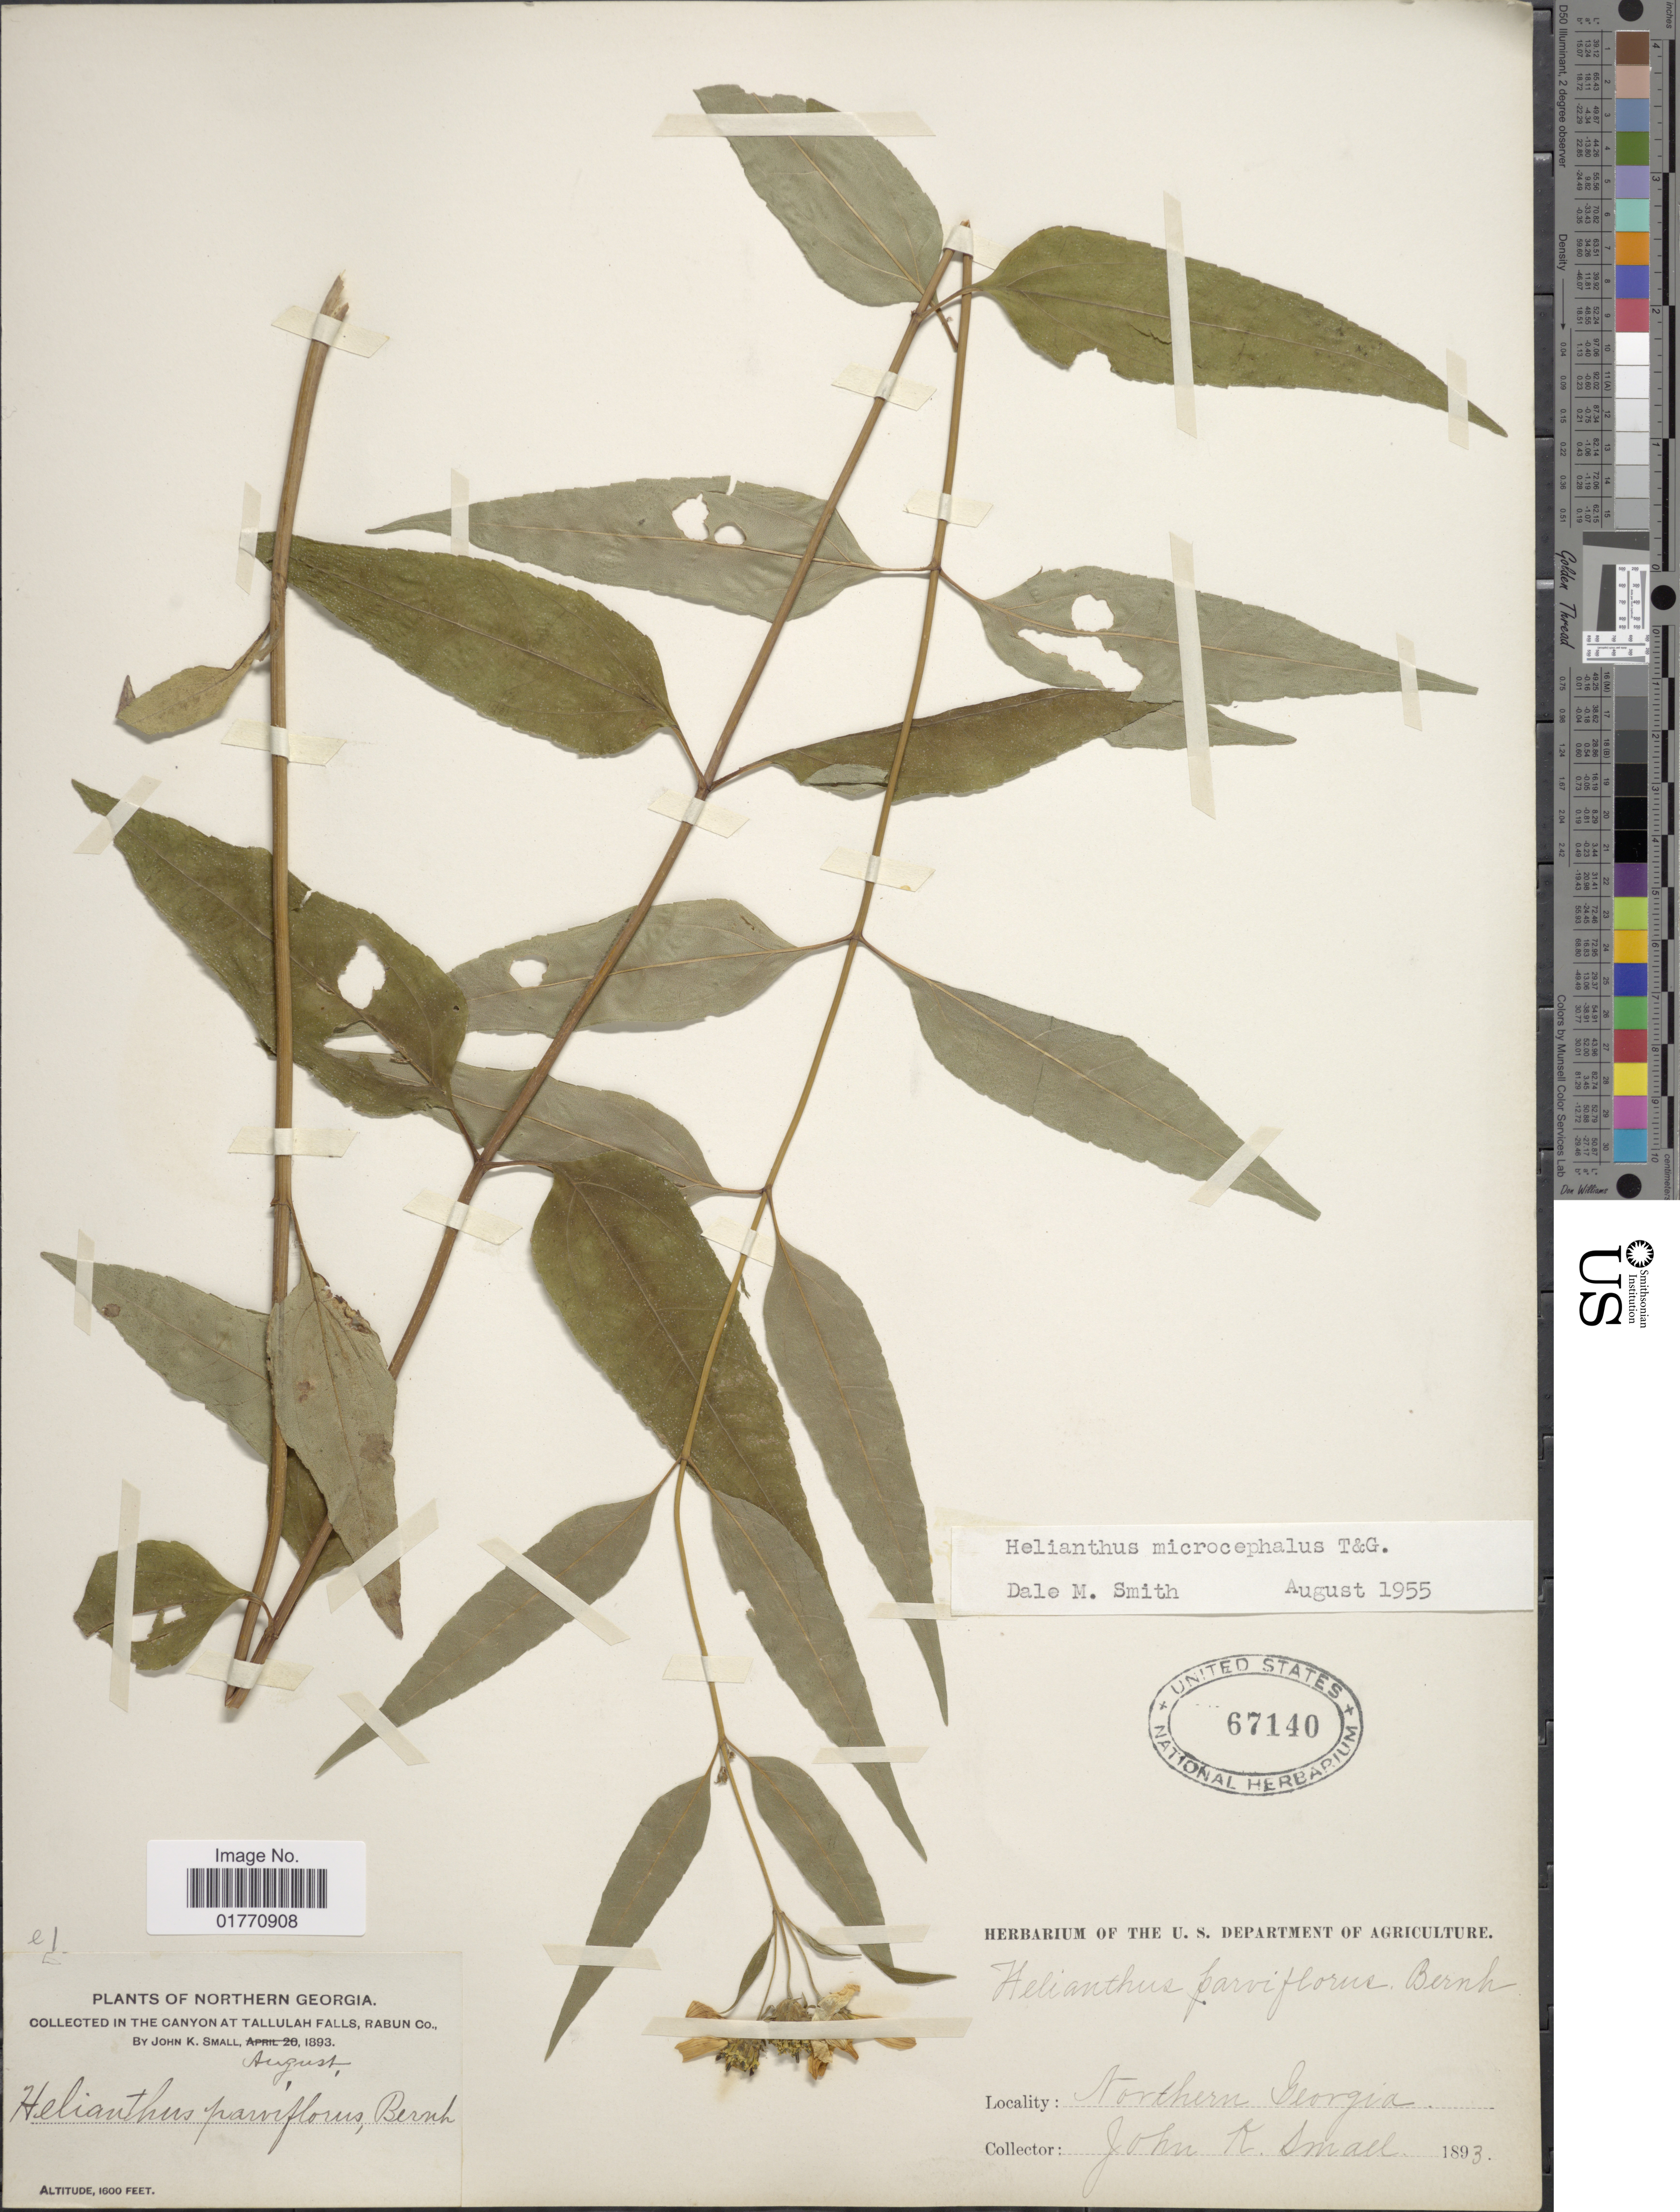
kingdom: Plantae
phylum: Tracheophyta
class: Magnoliopsida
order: Asterales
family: Asteraceae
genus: Helianthus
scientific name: Helianthus microcephalus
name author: Torr. & A. Gray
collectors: J. K. Small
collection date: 1893-08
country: United States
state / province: Georgia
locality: Northern Georgia, in the Canyon at Tallulah Falls, Rabun Co.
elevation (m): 488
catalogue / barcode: US 67140